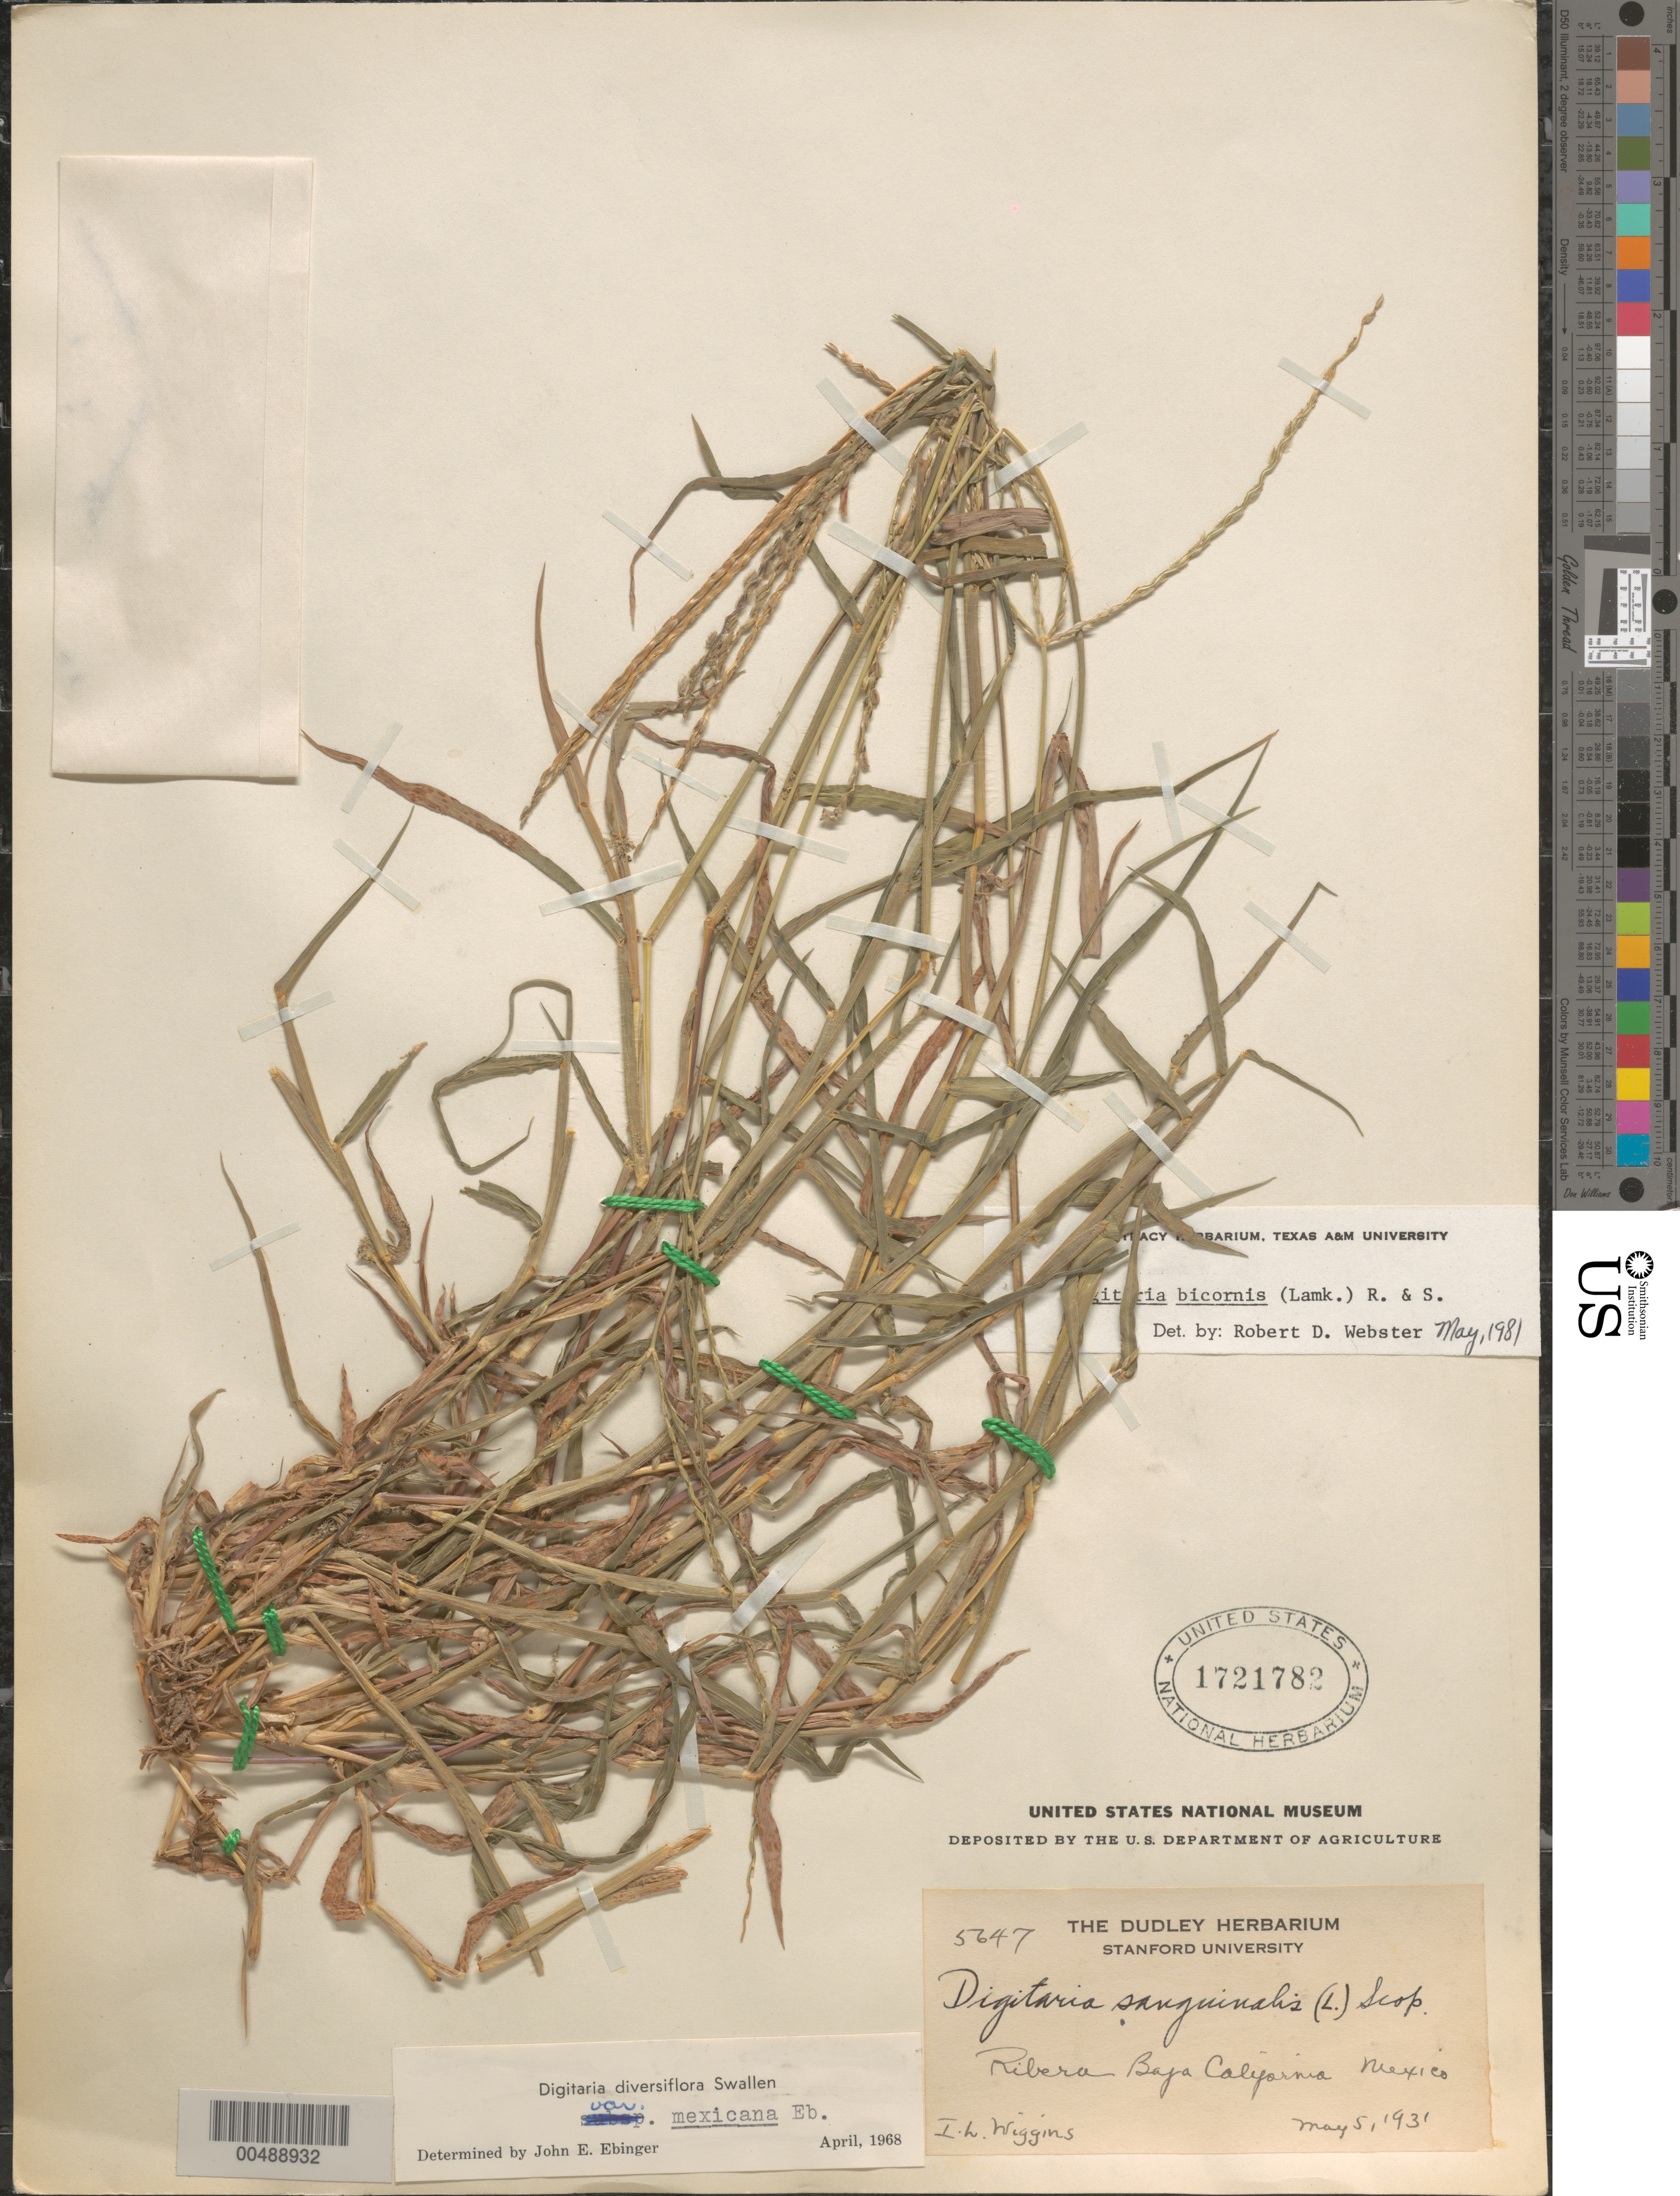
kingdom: Plantae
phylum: Tracheophyta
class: Liliopsida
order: Poales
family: Poaceae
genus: Digitaria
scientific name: Digitaria bicornis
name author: (Lam.) Roem. & Schult.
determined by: Webster, Robert D.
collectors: I. L. Wiggins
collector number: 5647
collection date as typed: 5 May 1931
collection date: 1931-05-05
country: Mexico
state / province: Baja California Sur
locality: Ribera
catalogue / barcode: US 1721782